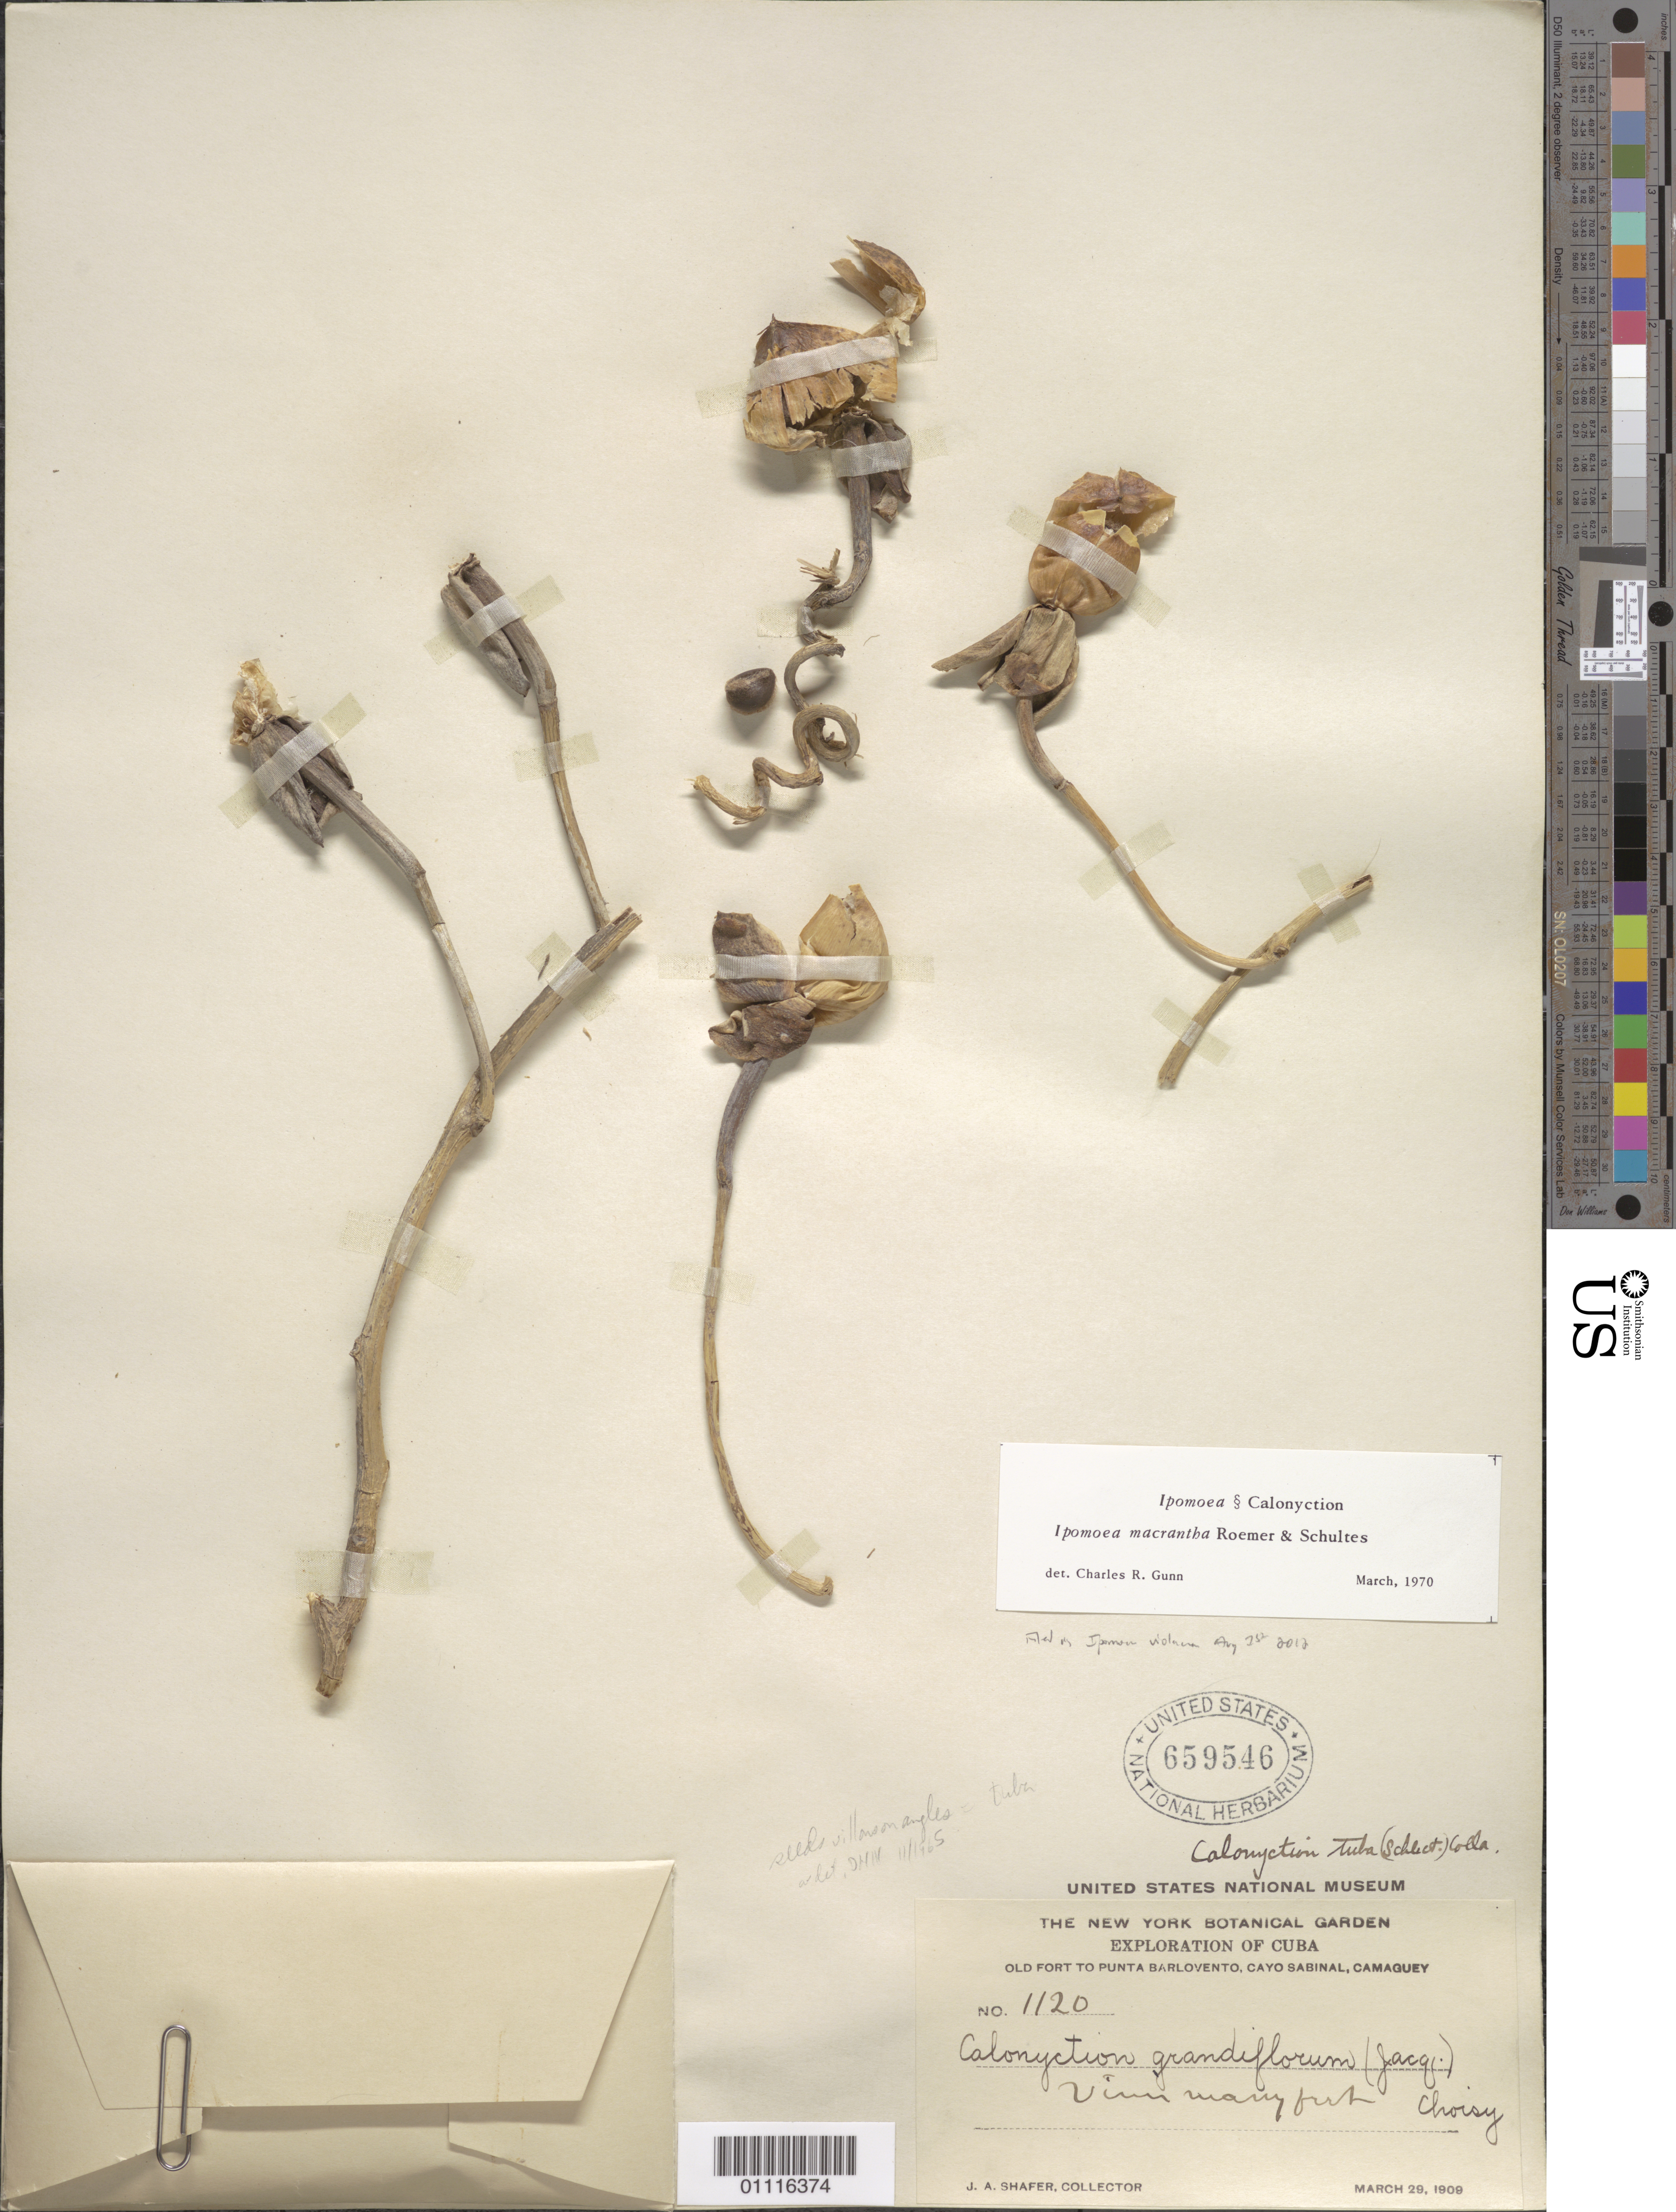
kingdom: Plantae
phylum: Tracheophyta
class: Magnoliopsida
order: Solanales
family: Convolvulaceae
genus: Ipomoea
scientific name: Ipomoea violacea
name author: L.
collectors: J. A. Shafer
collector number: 1120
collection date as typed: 29 Mar 1909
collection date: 1909-03-29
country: Cuba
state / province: Camagüey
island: Cuba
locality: Old fort to Punta Barlovento, Cayo Sabinal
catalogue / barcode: US 659546